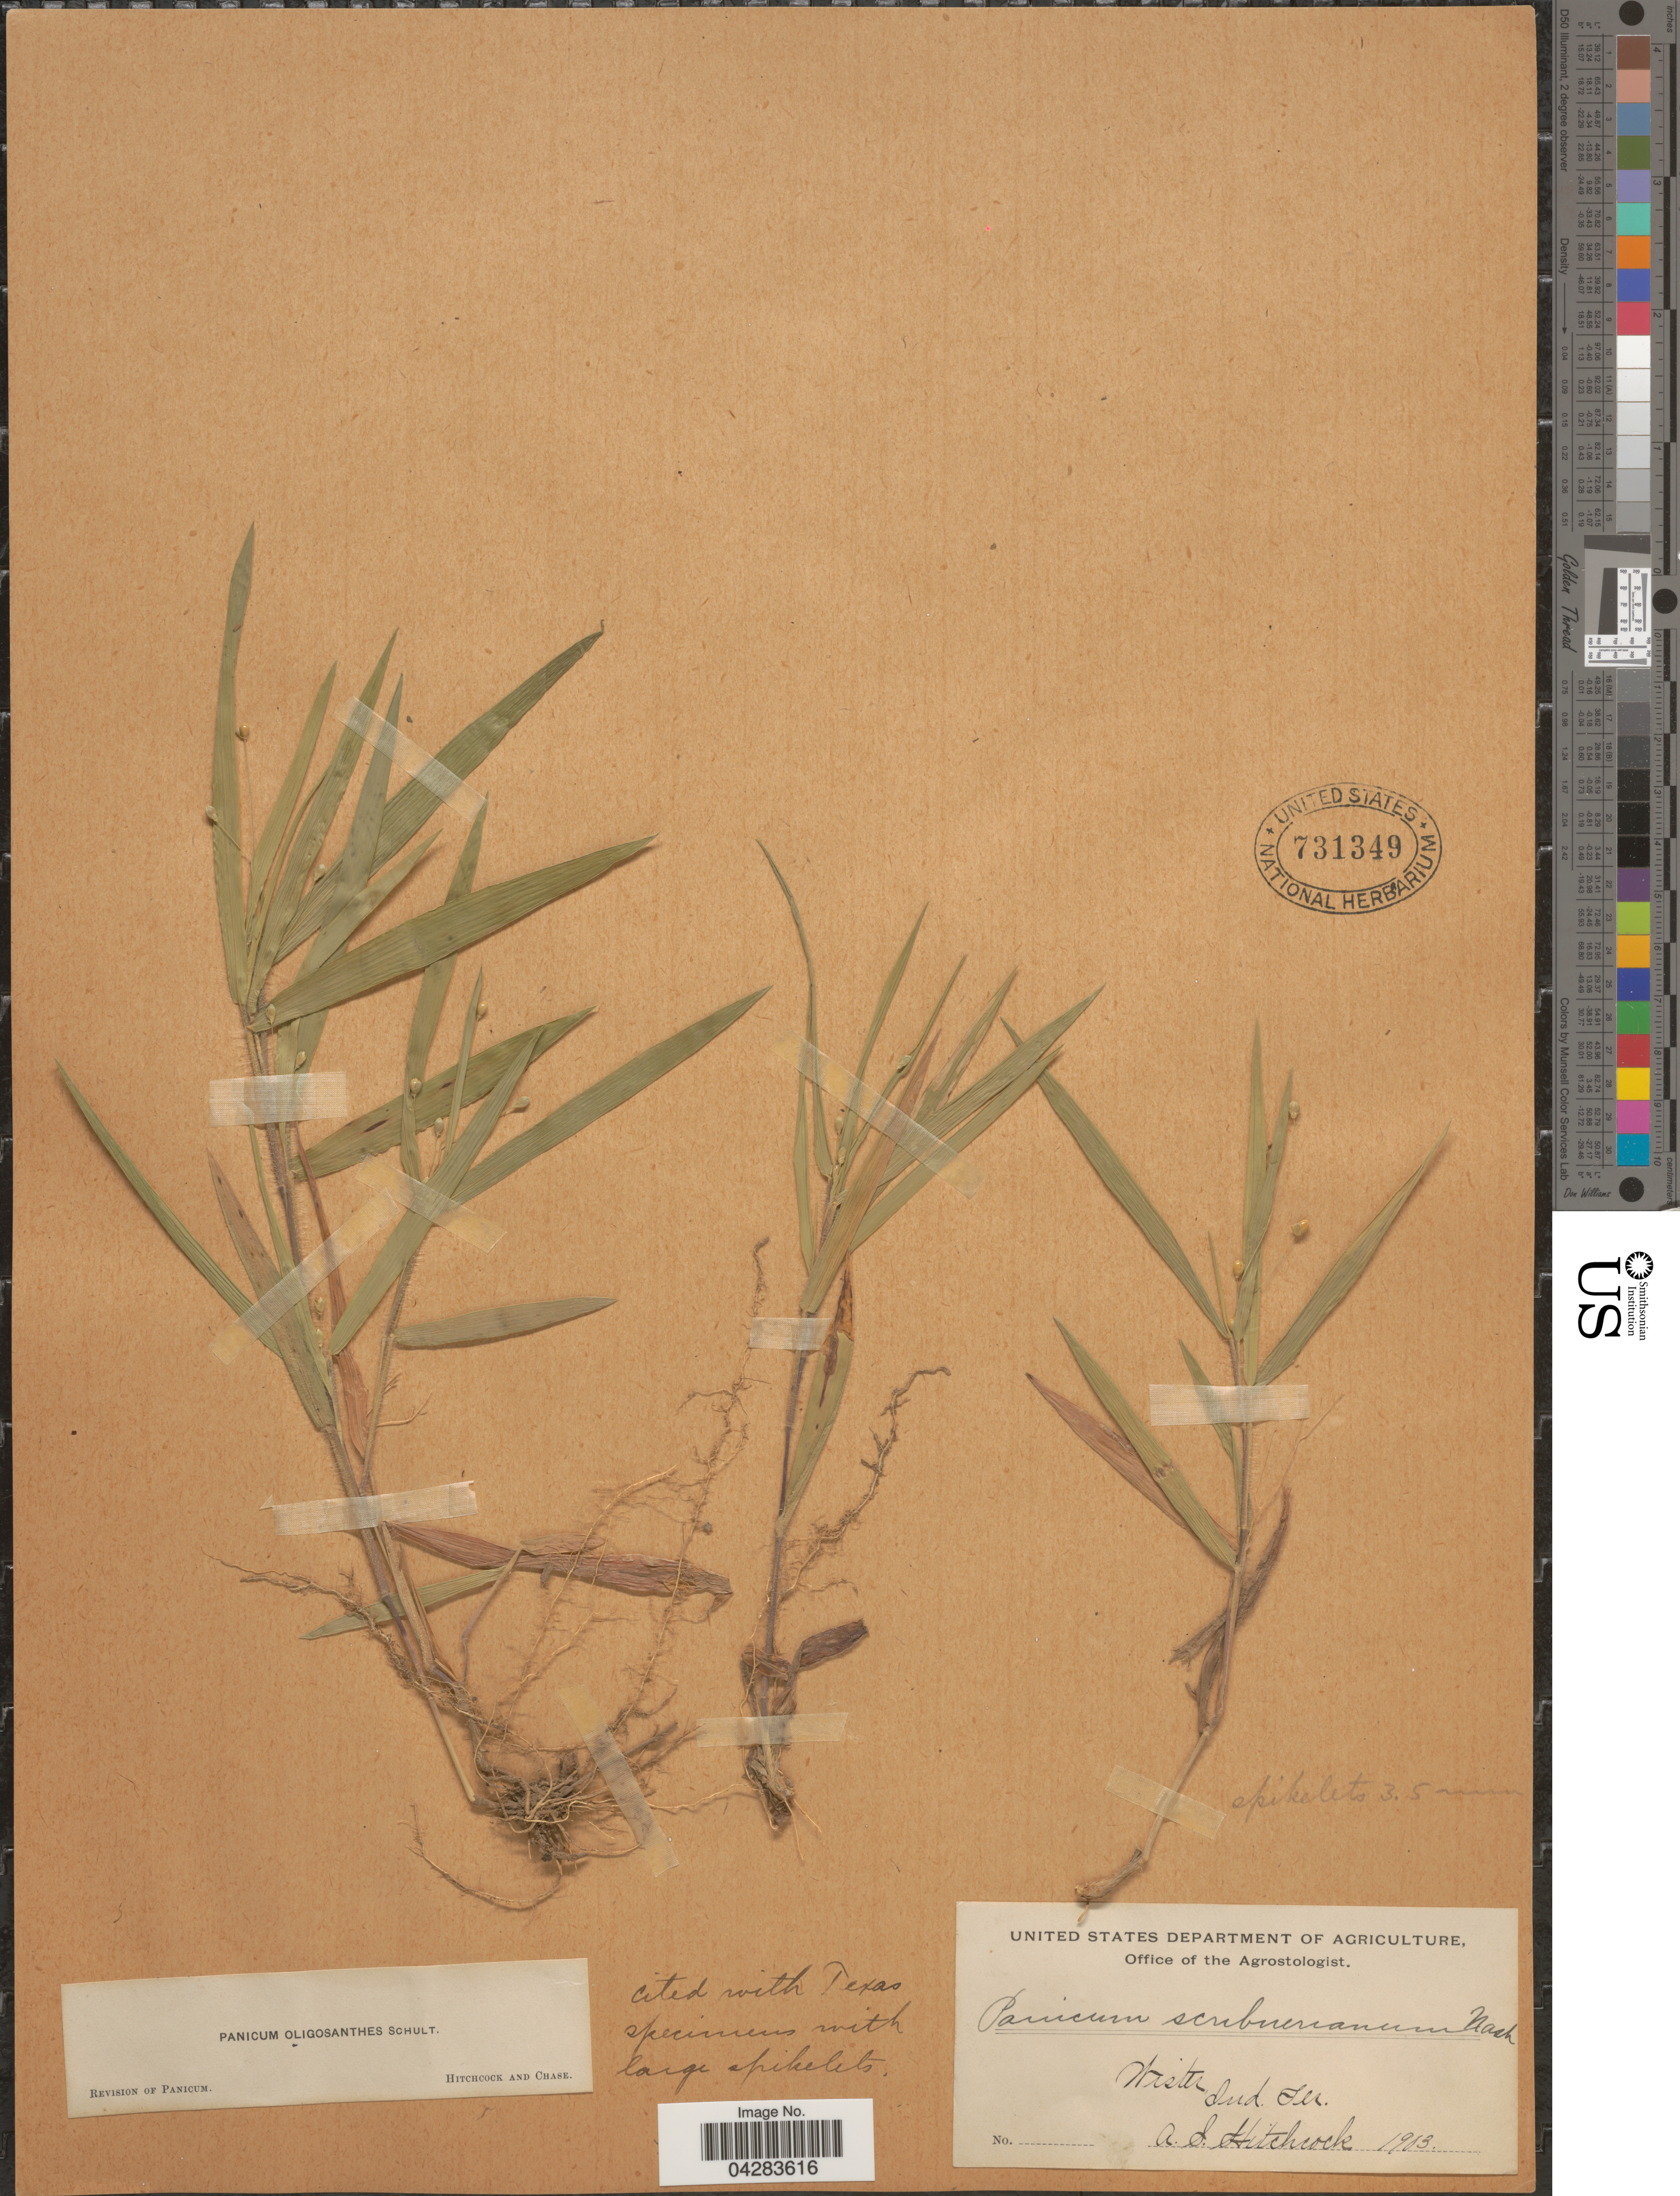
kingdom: Plantae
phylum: Tracheophyta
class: Liliopsida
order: Poales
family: Poaceae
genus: Dichanthelium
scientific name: Dichanthelium oligosanthes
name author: (Schult.) Gould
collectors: A. S. Hitchcock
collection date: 1903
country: United States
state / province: Oklahoma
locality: Wister, Ind. Ter.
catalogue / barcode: US 731349